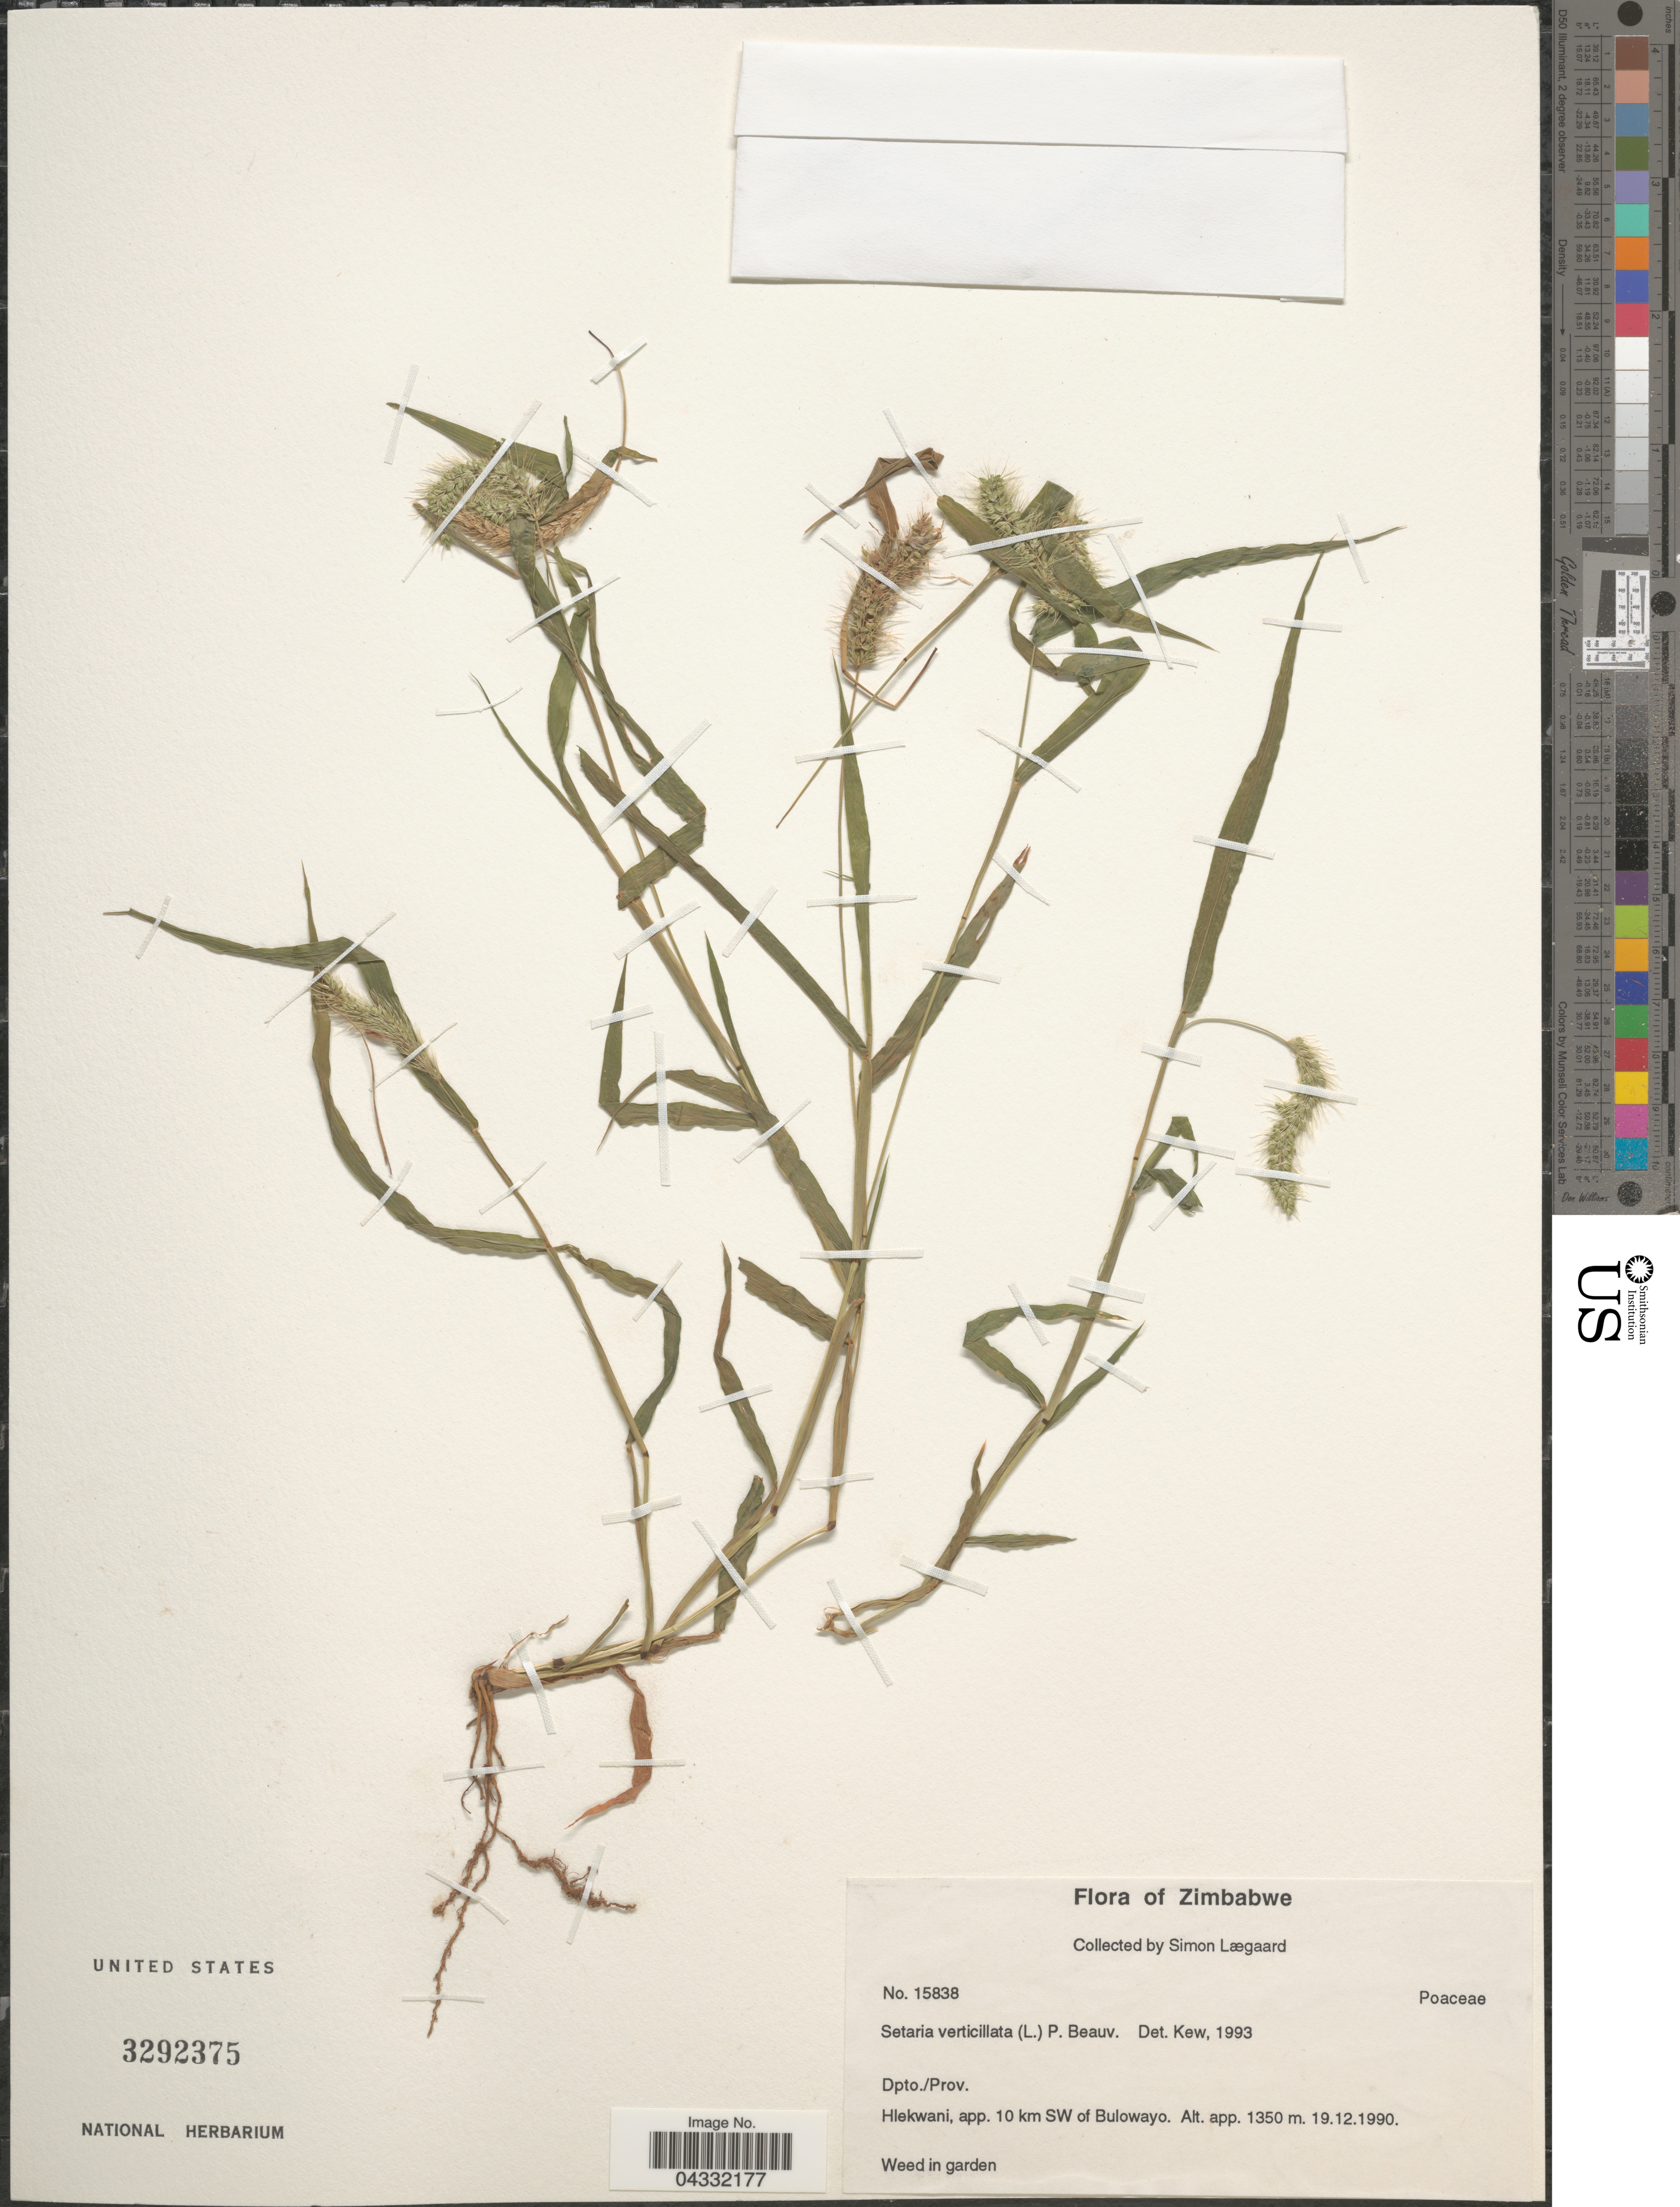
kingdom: Plantae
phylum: Tracheophyta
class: Liliopsida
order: Poales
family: Poaceae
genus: Setaria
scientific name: Setaria verticillata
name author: (L.) P. Beauv.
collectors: S. Lægaard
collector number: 15838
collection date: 1990-12-19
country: Zimbabwe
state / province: Bulawayo (city)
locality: Dpto./Prov. Hlekwani, app. 10 km SW of Bulowayo.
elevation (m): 1350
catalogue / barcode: US 3292375